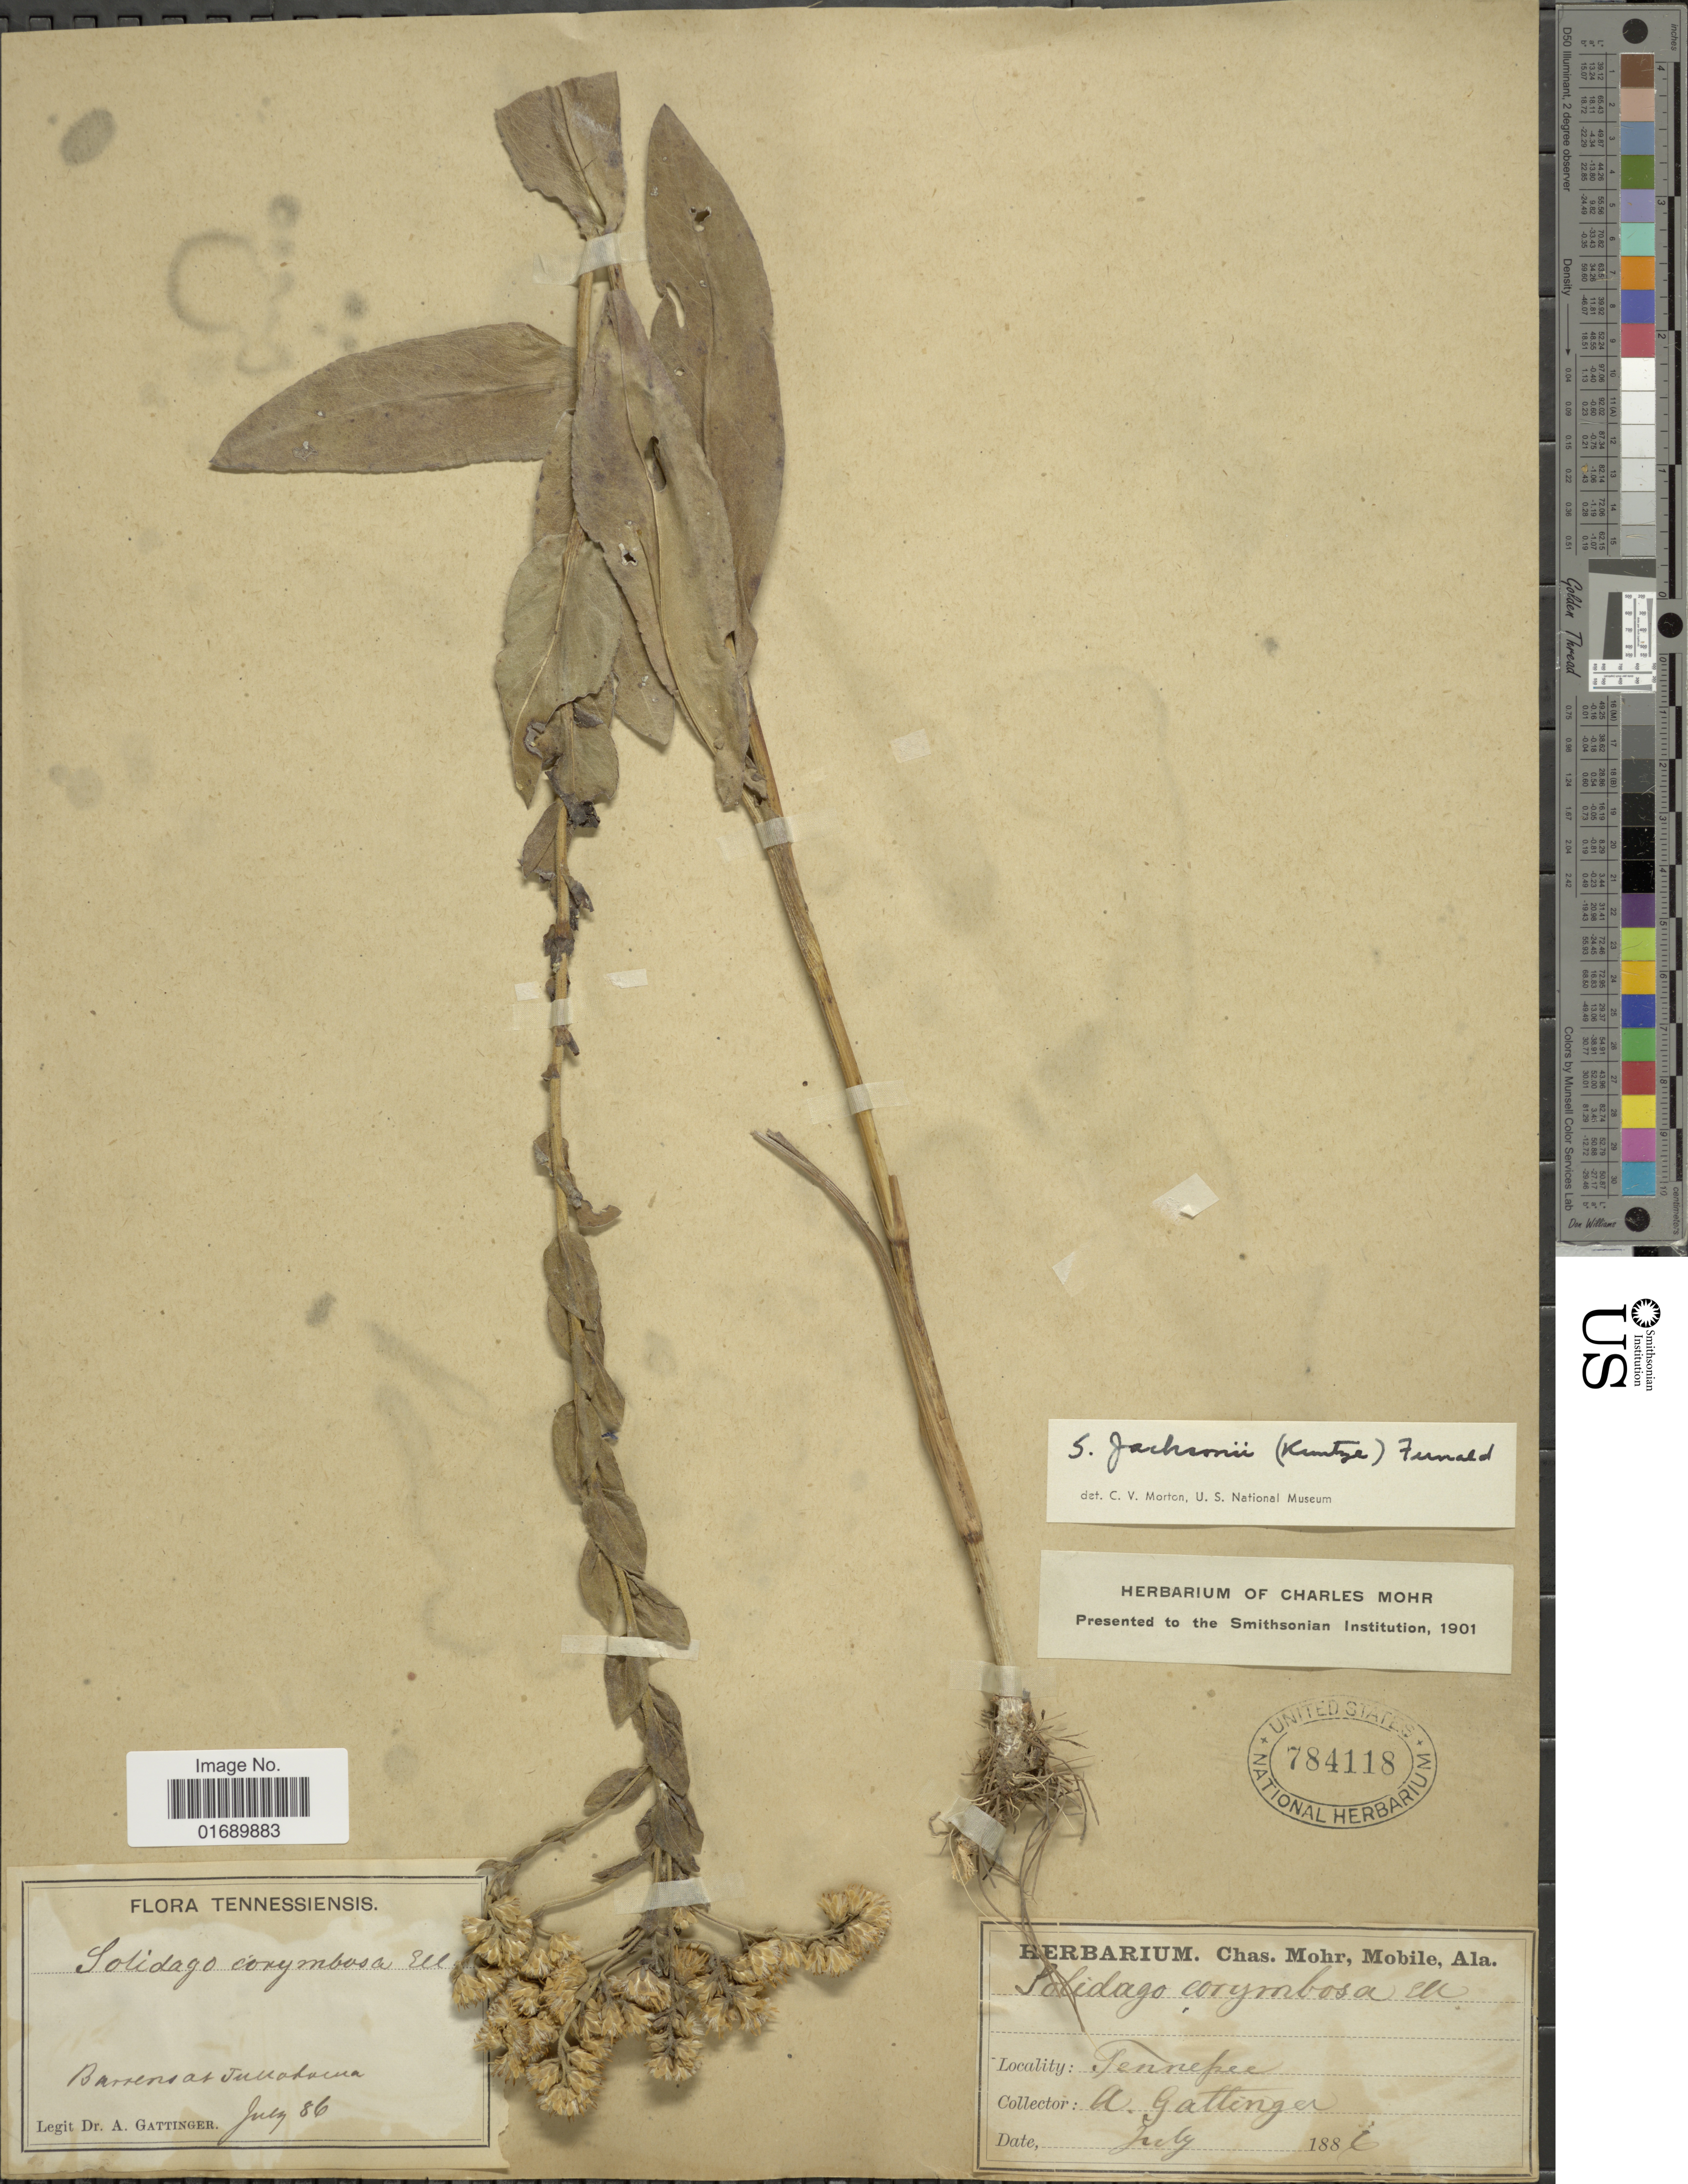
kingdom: Plantae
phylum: Tracheophyta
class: Magnoliopsida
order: Asterales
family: Asteraceae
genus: Solidago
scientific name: Solidago rigida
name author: L.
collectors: A. Gattinger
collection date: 1886-07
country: United States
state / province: Tennessee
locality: Barrens at Tullahoma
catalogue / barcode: US 784118